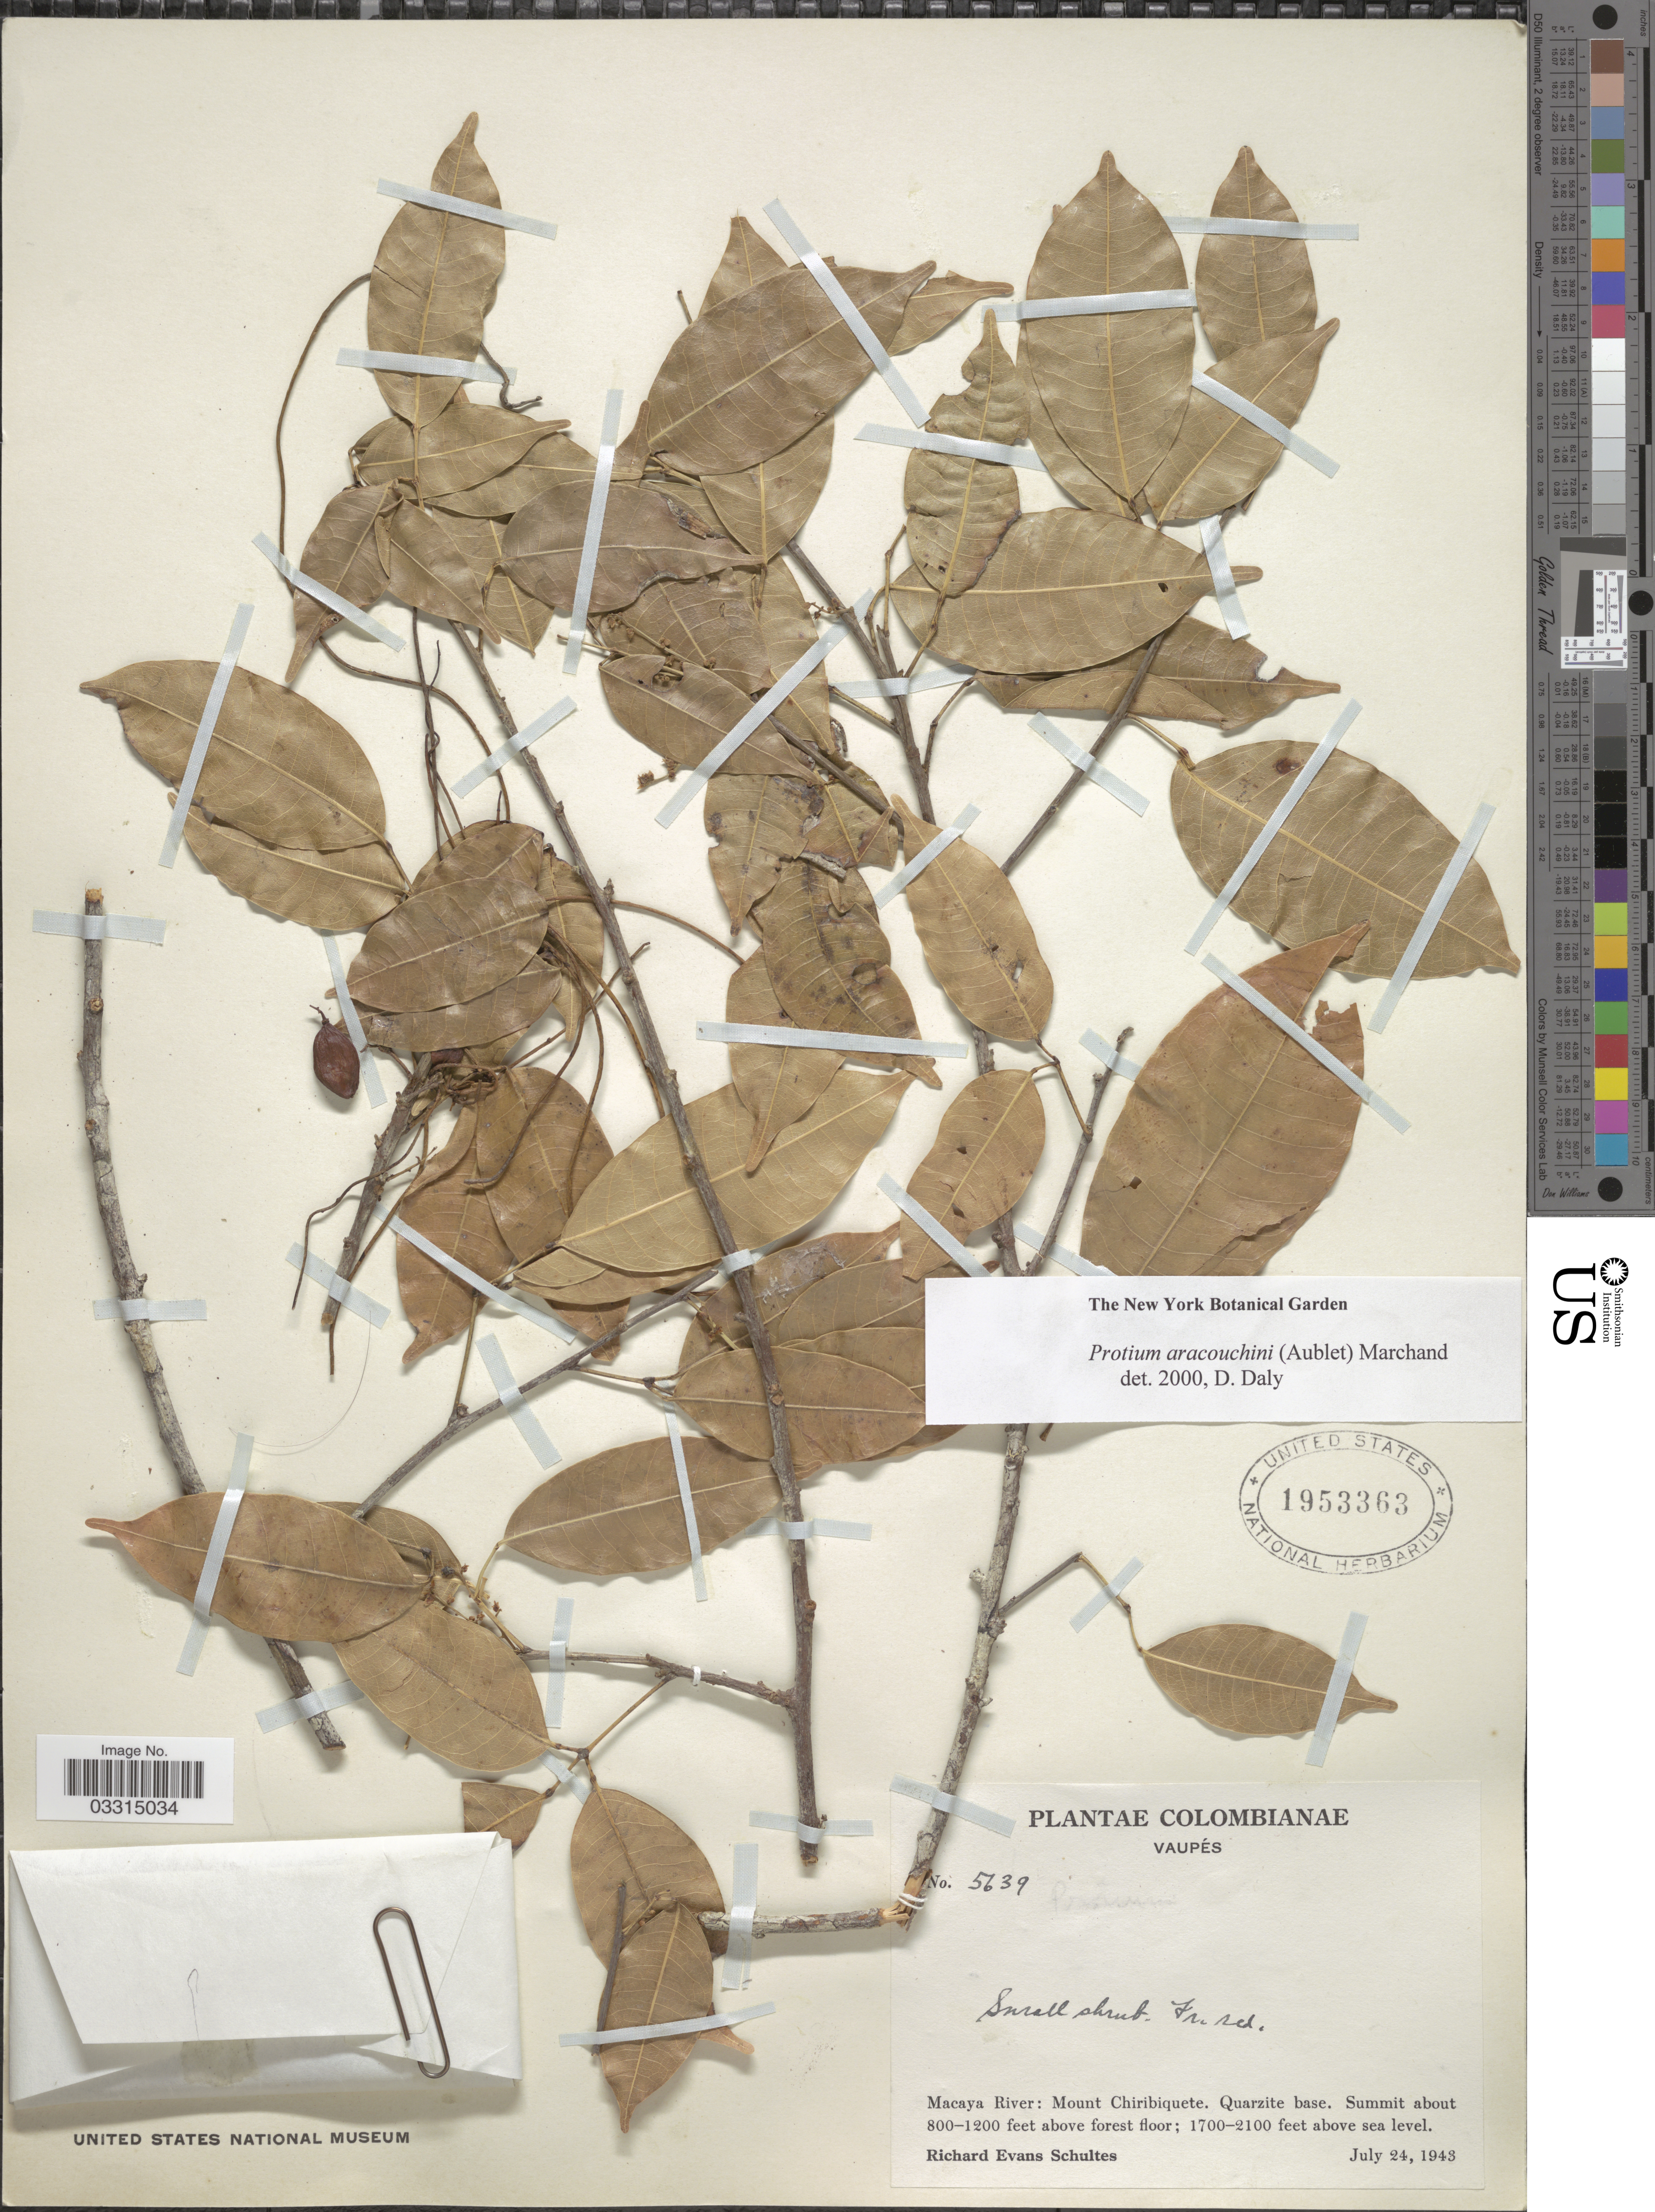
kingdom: Plantae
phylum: Tracheophyta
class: Magnoliopsida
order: Sapindales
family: Burseraceae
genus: Protium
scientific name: Protium aracouchini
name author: (Aubl.) Marchand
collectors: R. E. Schultes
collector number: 5639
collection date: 1943-07-24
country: Colombia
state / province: Vaupés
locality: Macaya River: Mount Chiribiquete. Quartzite base. Summit about 800-1200 feet above forest floor.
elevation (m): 518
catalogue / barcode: US 1953363